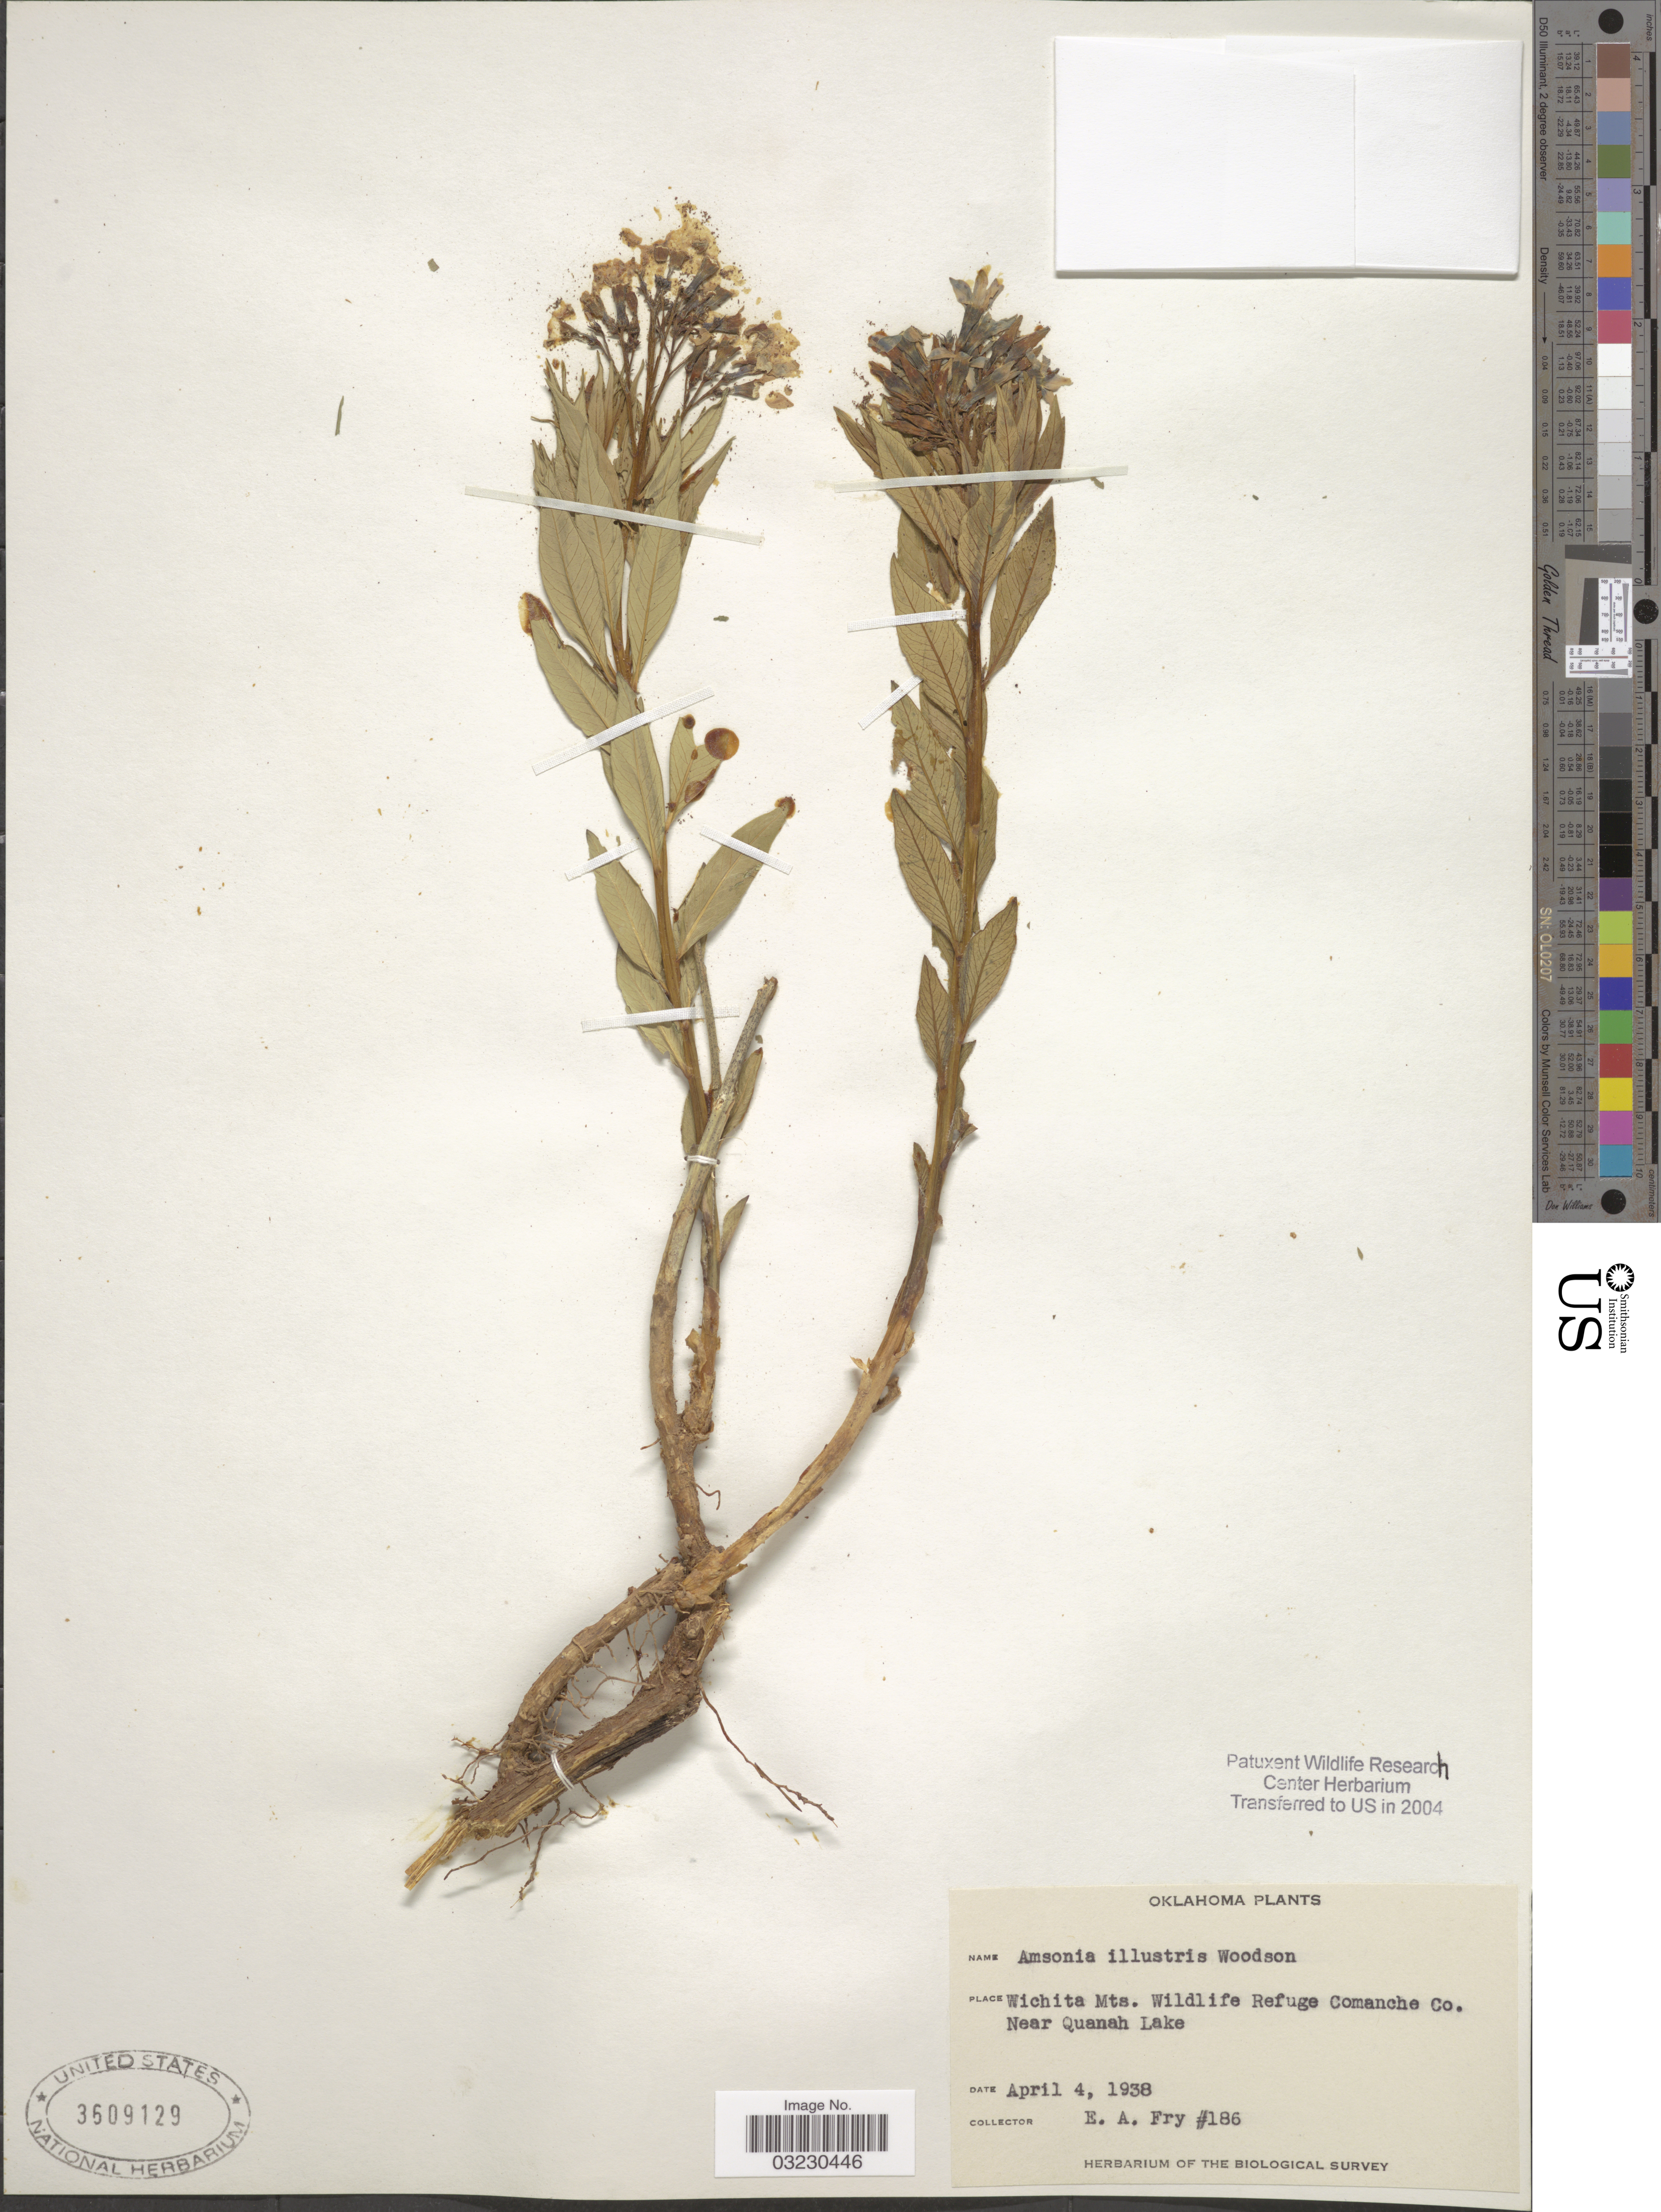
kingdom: Plantae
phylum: Tracheophyta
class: Magnoliopsida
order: Gentianales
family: Apocynaceae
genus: Amsonia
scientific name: Amsonia illustris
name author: Woodson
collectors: E. Fry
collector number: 186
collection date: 1938-04-04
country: United States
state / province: Oklahoma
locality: Wichita Mts. Wildlife Refuge Comanche Co. Near Quanah Lake.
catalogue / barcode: US 3609129